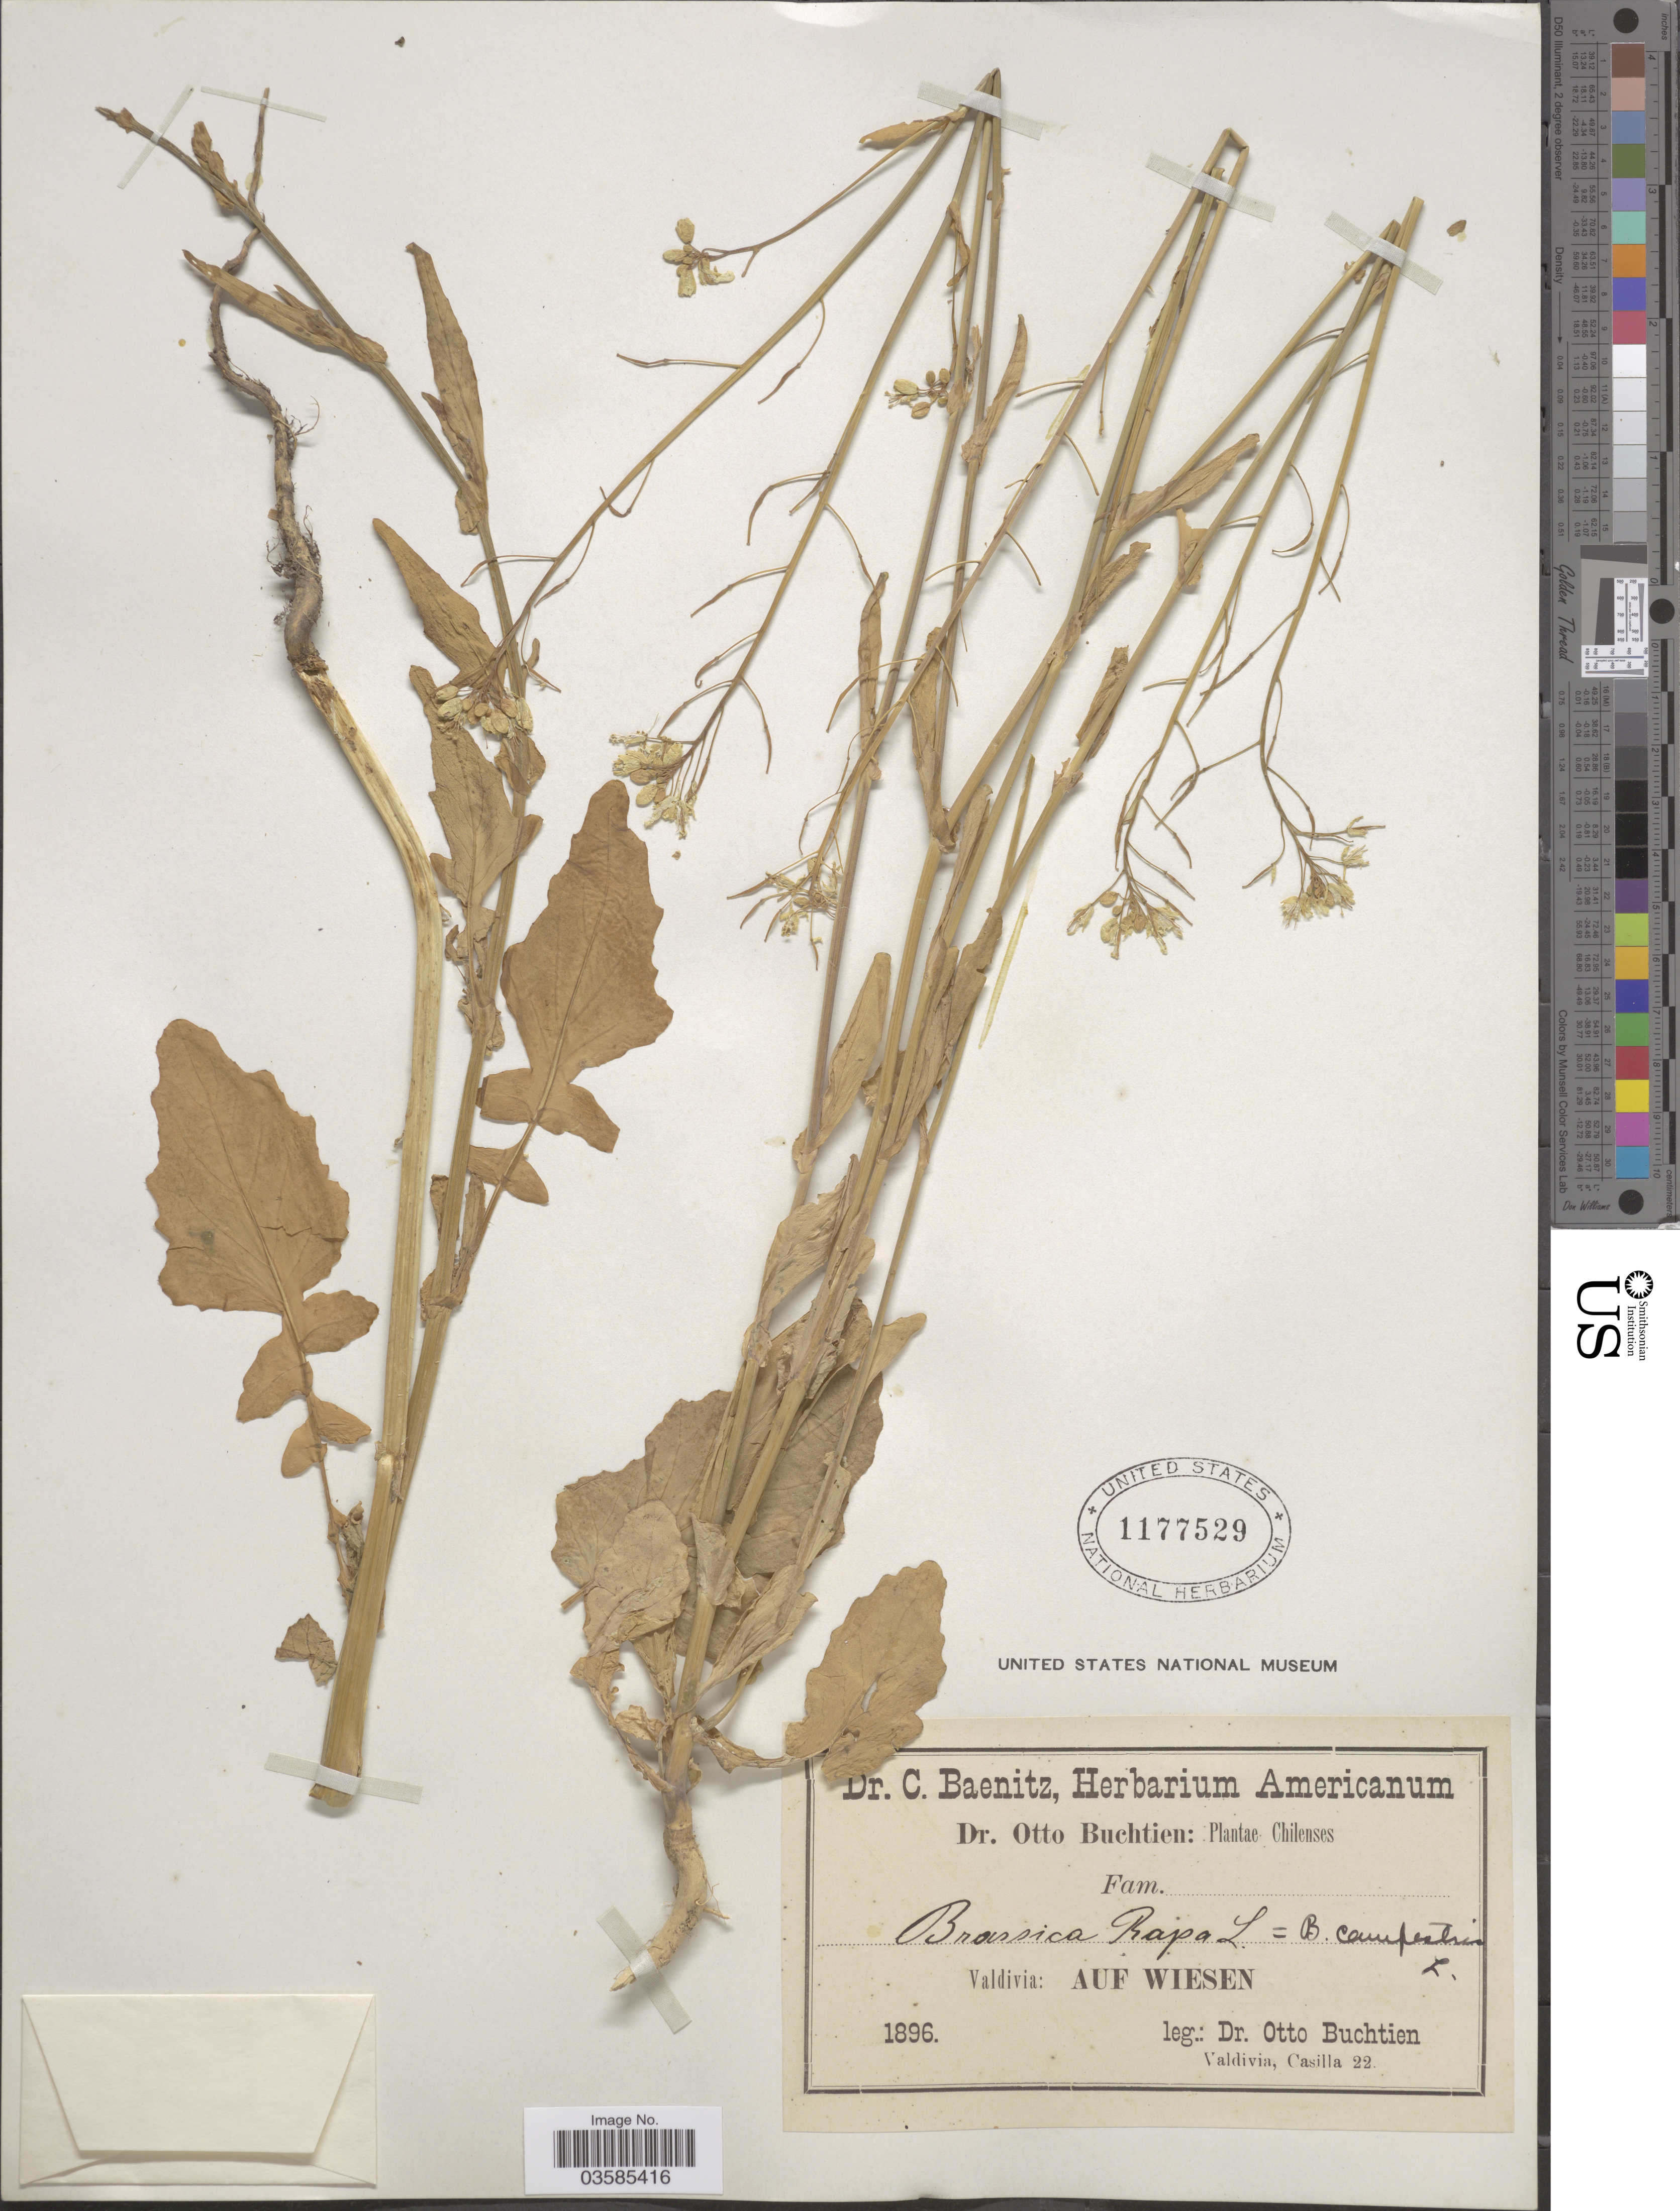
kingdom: Plantae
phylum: Tracheophyta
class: Magnoliopsida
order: Brassicales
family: Brassicaceae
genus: Brassica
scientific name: Brassica campestris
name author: L.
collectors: O. Buchtien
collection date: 1896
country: Chile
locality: Valdivia: Auf Wiesen.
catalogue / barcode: US 1177529